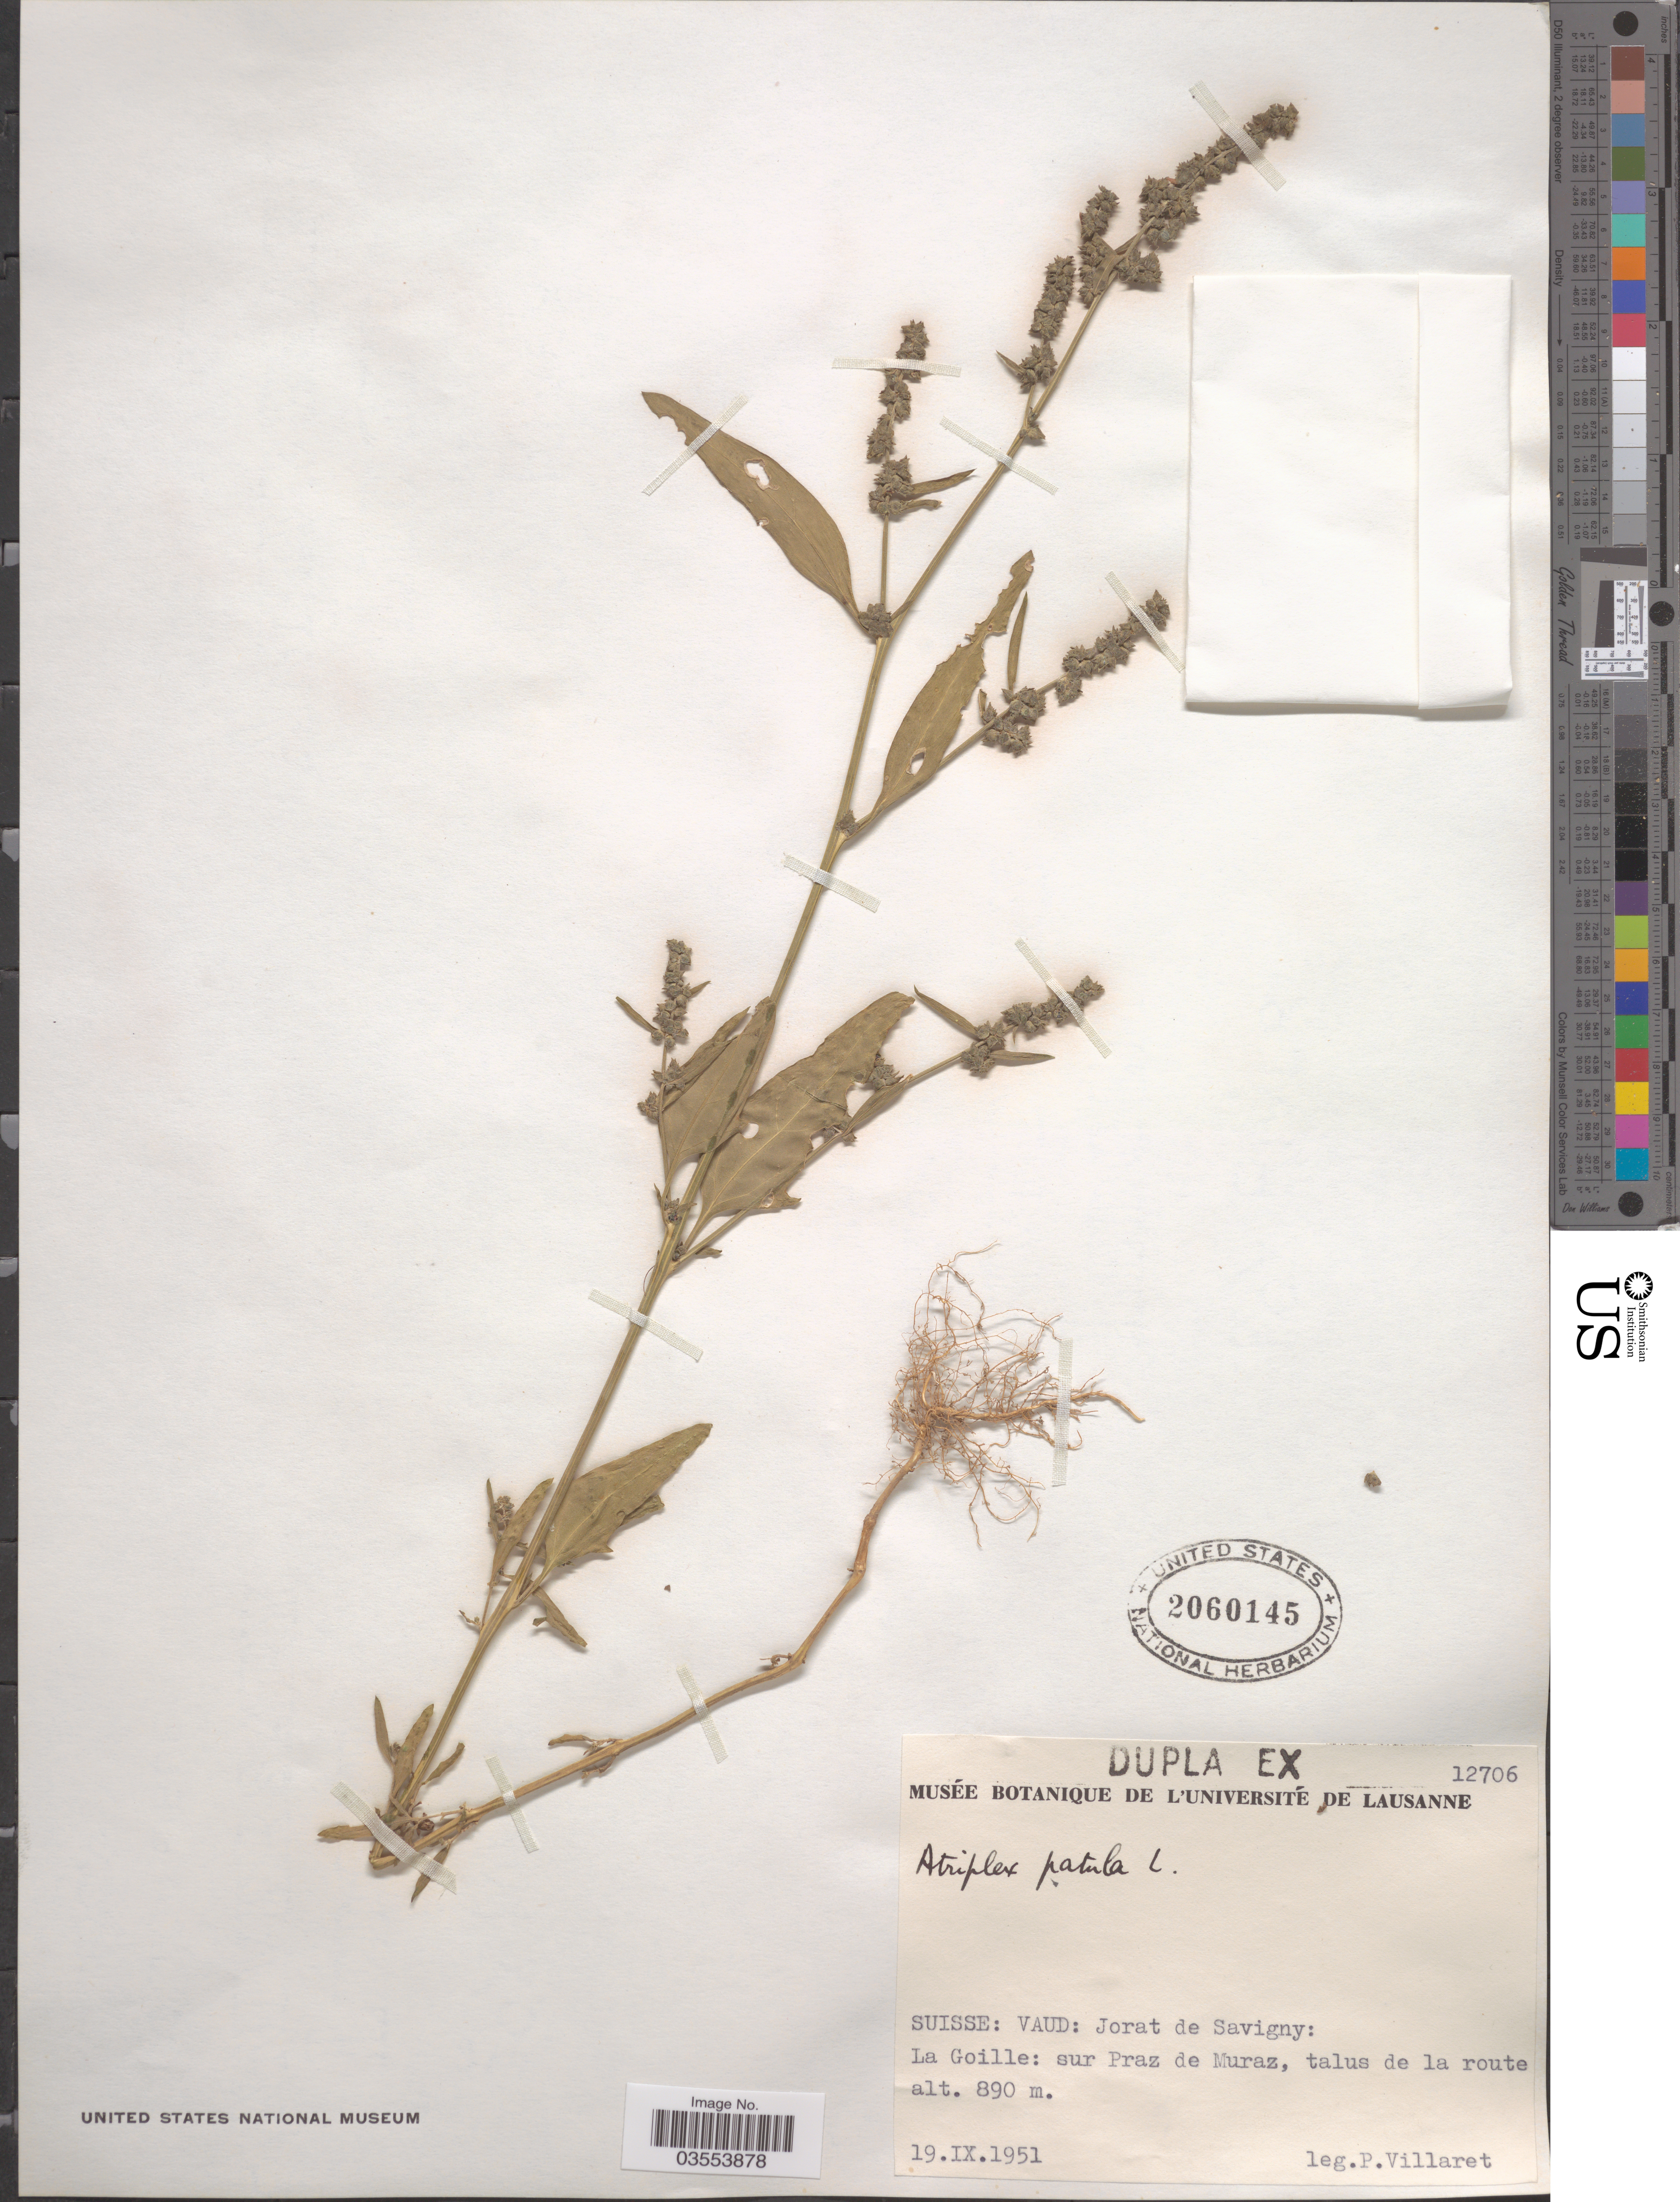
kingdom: Plantae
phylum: Tracheophyta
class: Magnoliopsida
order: Caryophyllales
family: Amaranthaceae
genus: Atriplex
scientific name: Atriplex patula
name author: L.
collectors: P. Villaret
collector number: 12706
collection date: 1951-09-19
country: Switzerland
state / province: Vaud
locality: Suisse. Jorat de Savigny: La Goille: sur Praz de Muraz, talus de la route.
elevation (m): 890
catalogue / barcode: US 2060145